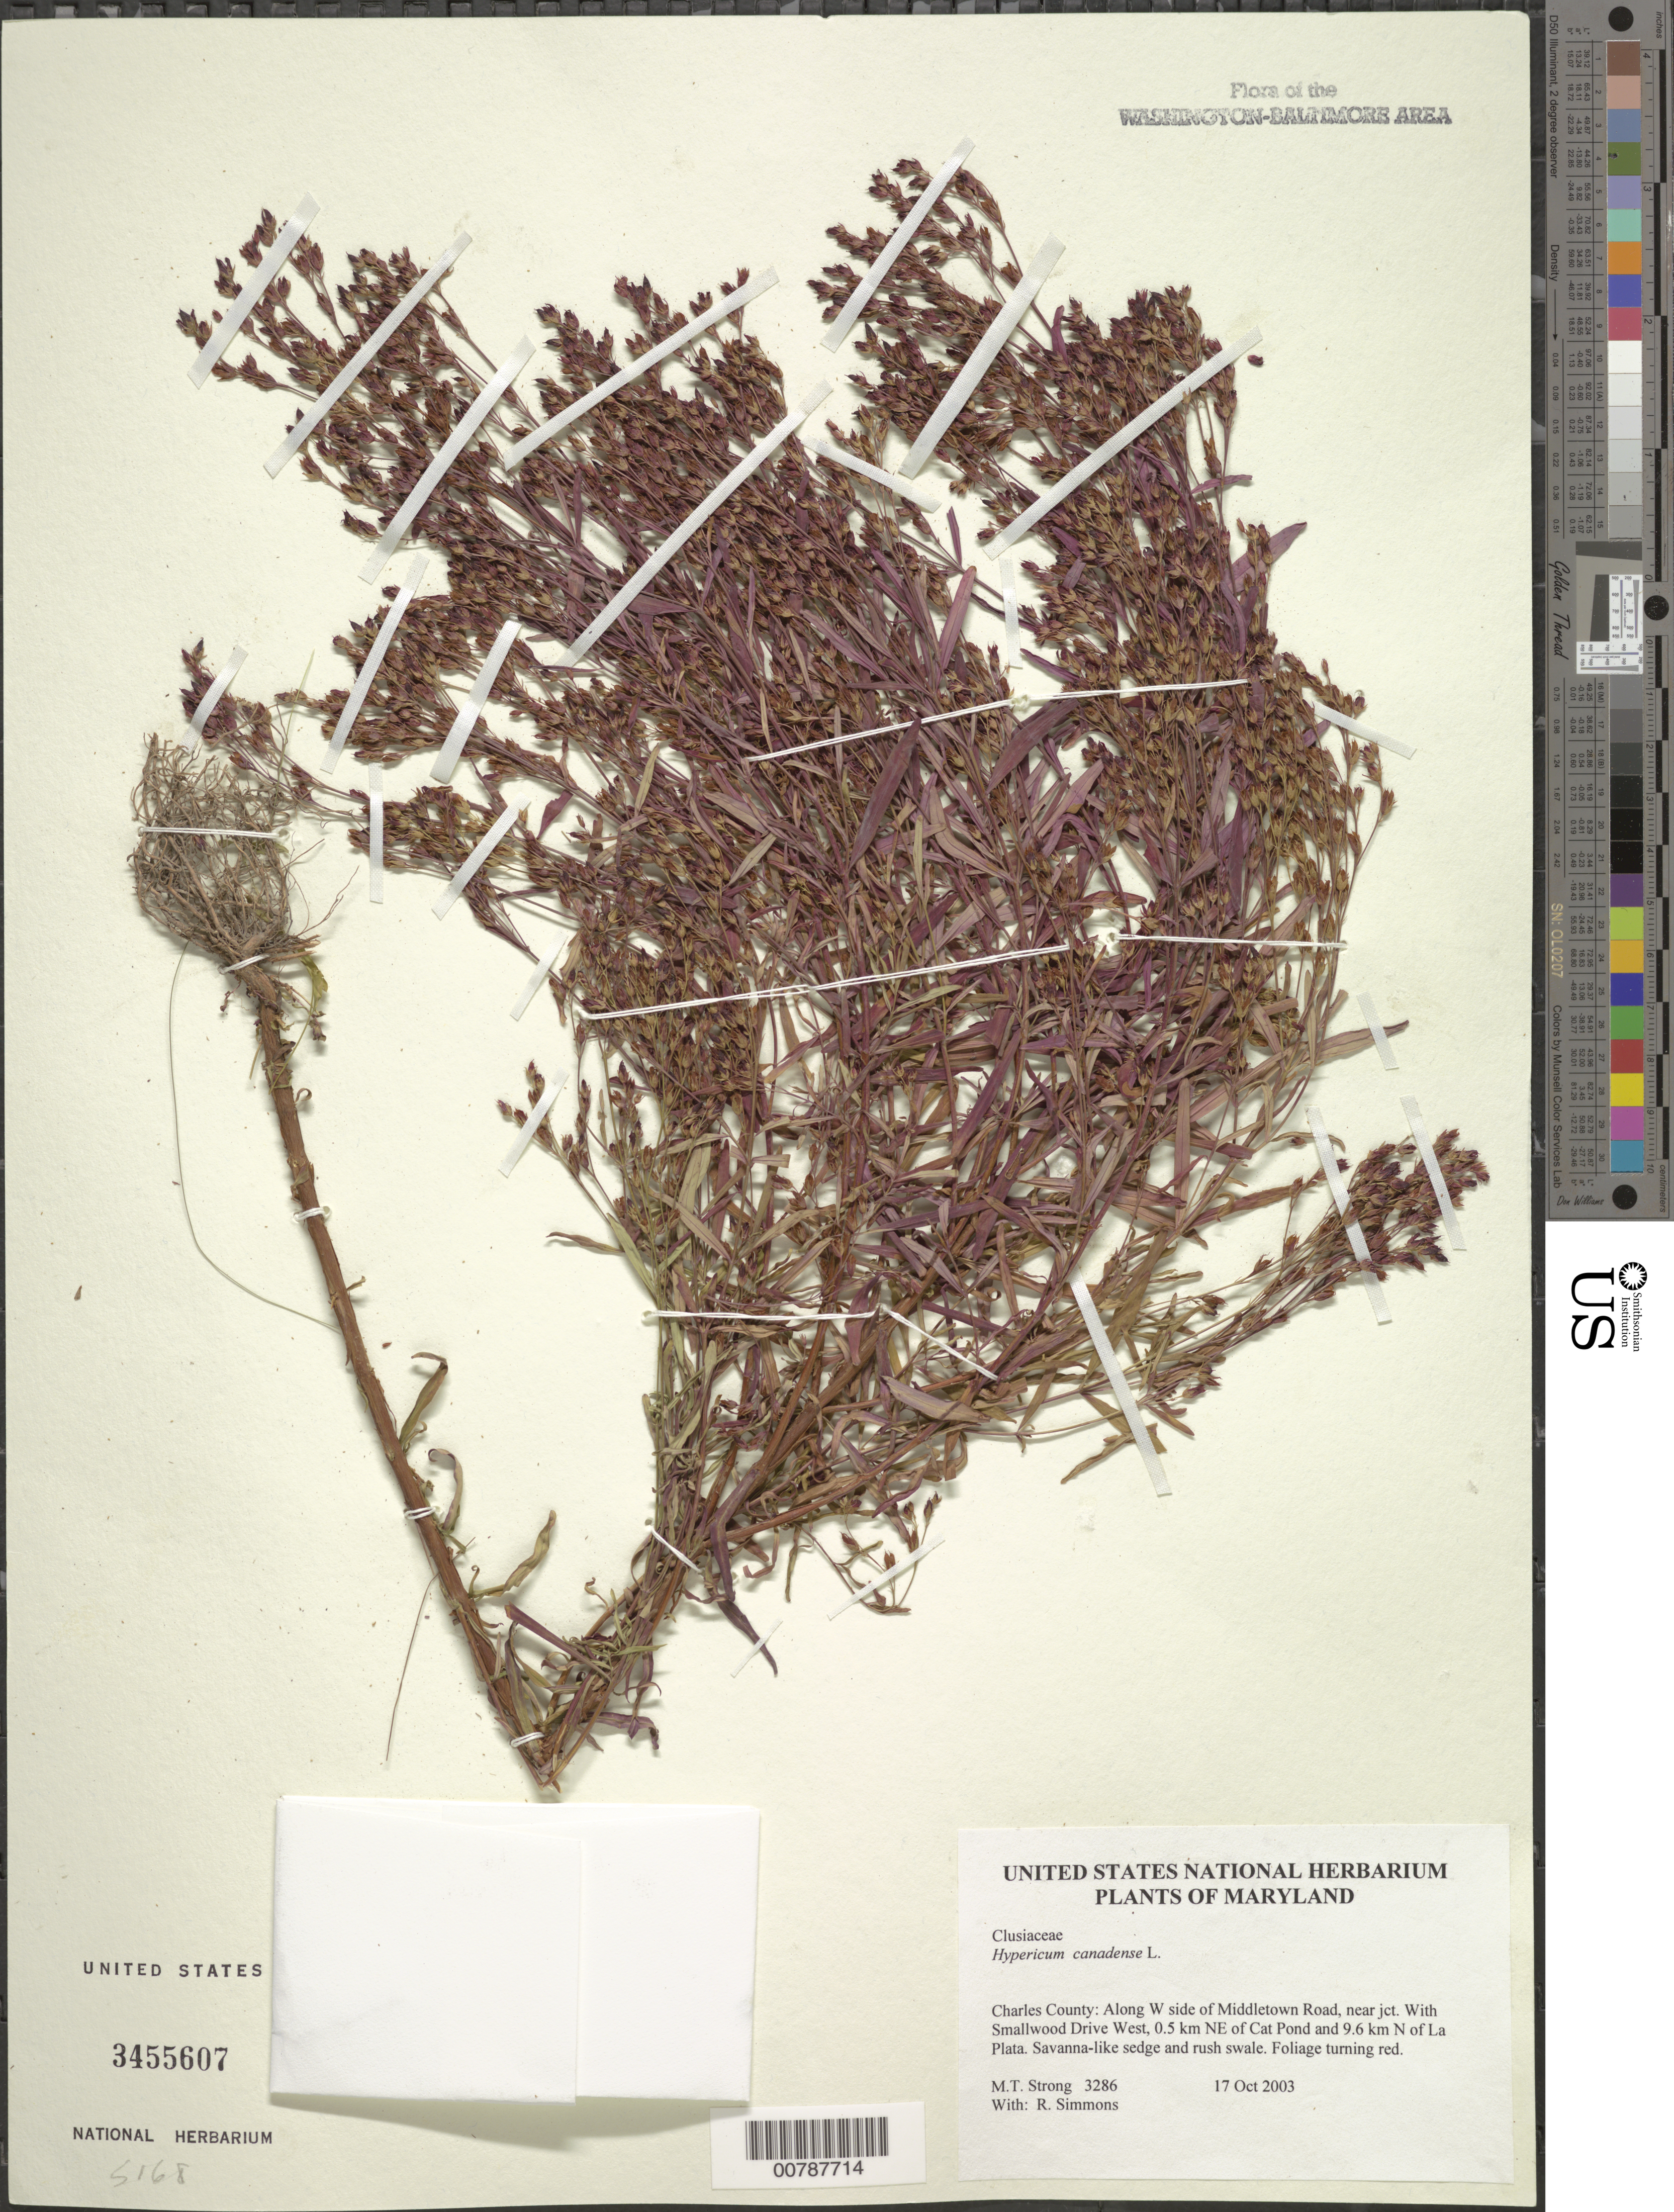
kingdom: Plantae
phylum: Tracheophyta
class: Magnoliopsida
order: Malpighiales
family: Hypericaceae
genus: Hypericum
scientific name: Hypericum canadense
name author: L.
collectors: M. T. Strong & R. Simmons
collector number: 3286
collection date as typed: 17 Oct 2003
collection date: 2003-10-17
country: United States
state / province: Maryland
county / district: Charles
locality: Along W side of Middletown Road, near jct. With Smallwood Drive West, 0.5 km NE of Cat Pond and 9.6 km N of La Plata.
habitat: Savanna-like sedge and rush swale.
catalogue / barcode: US 3455607